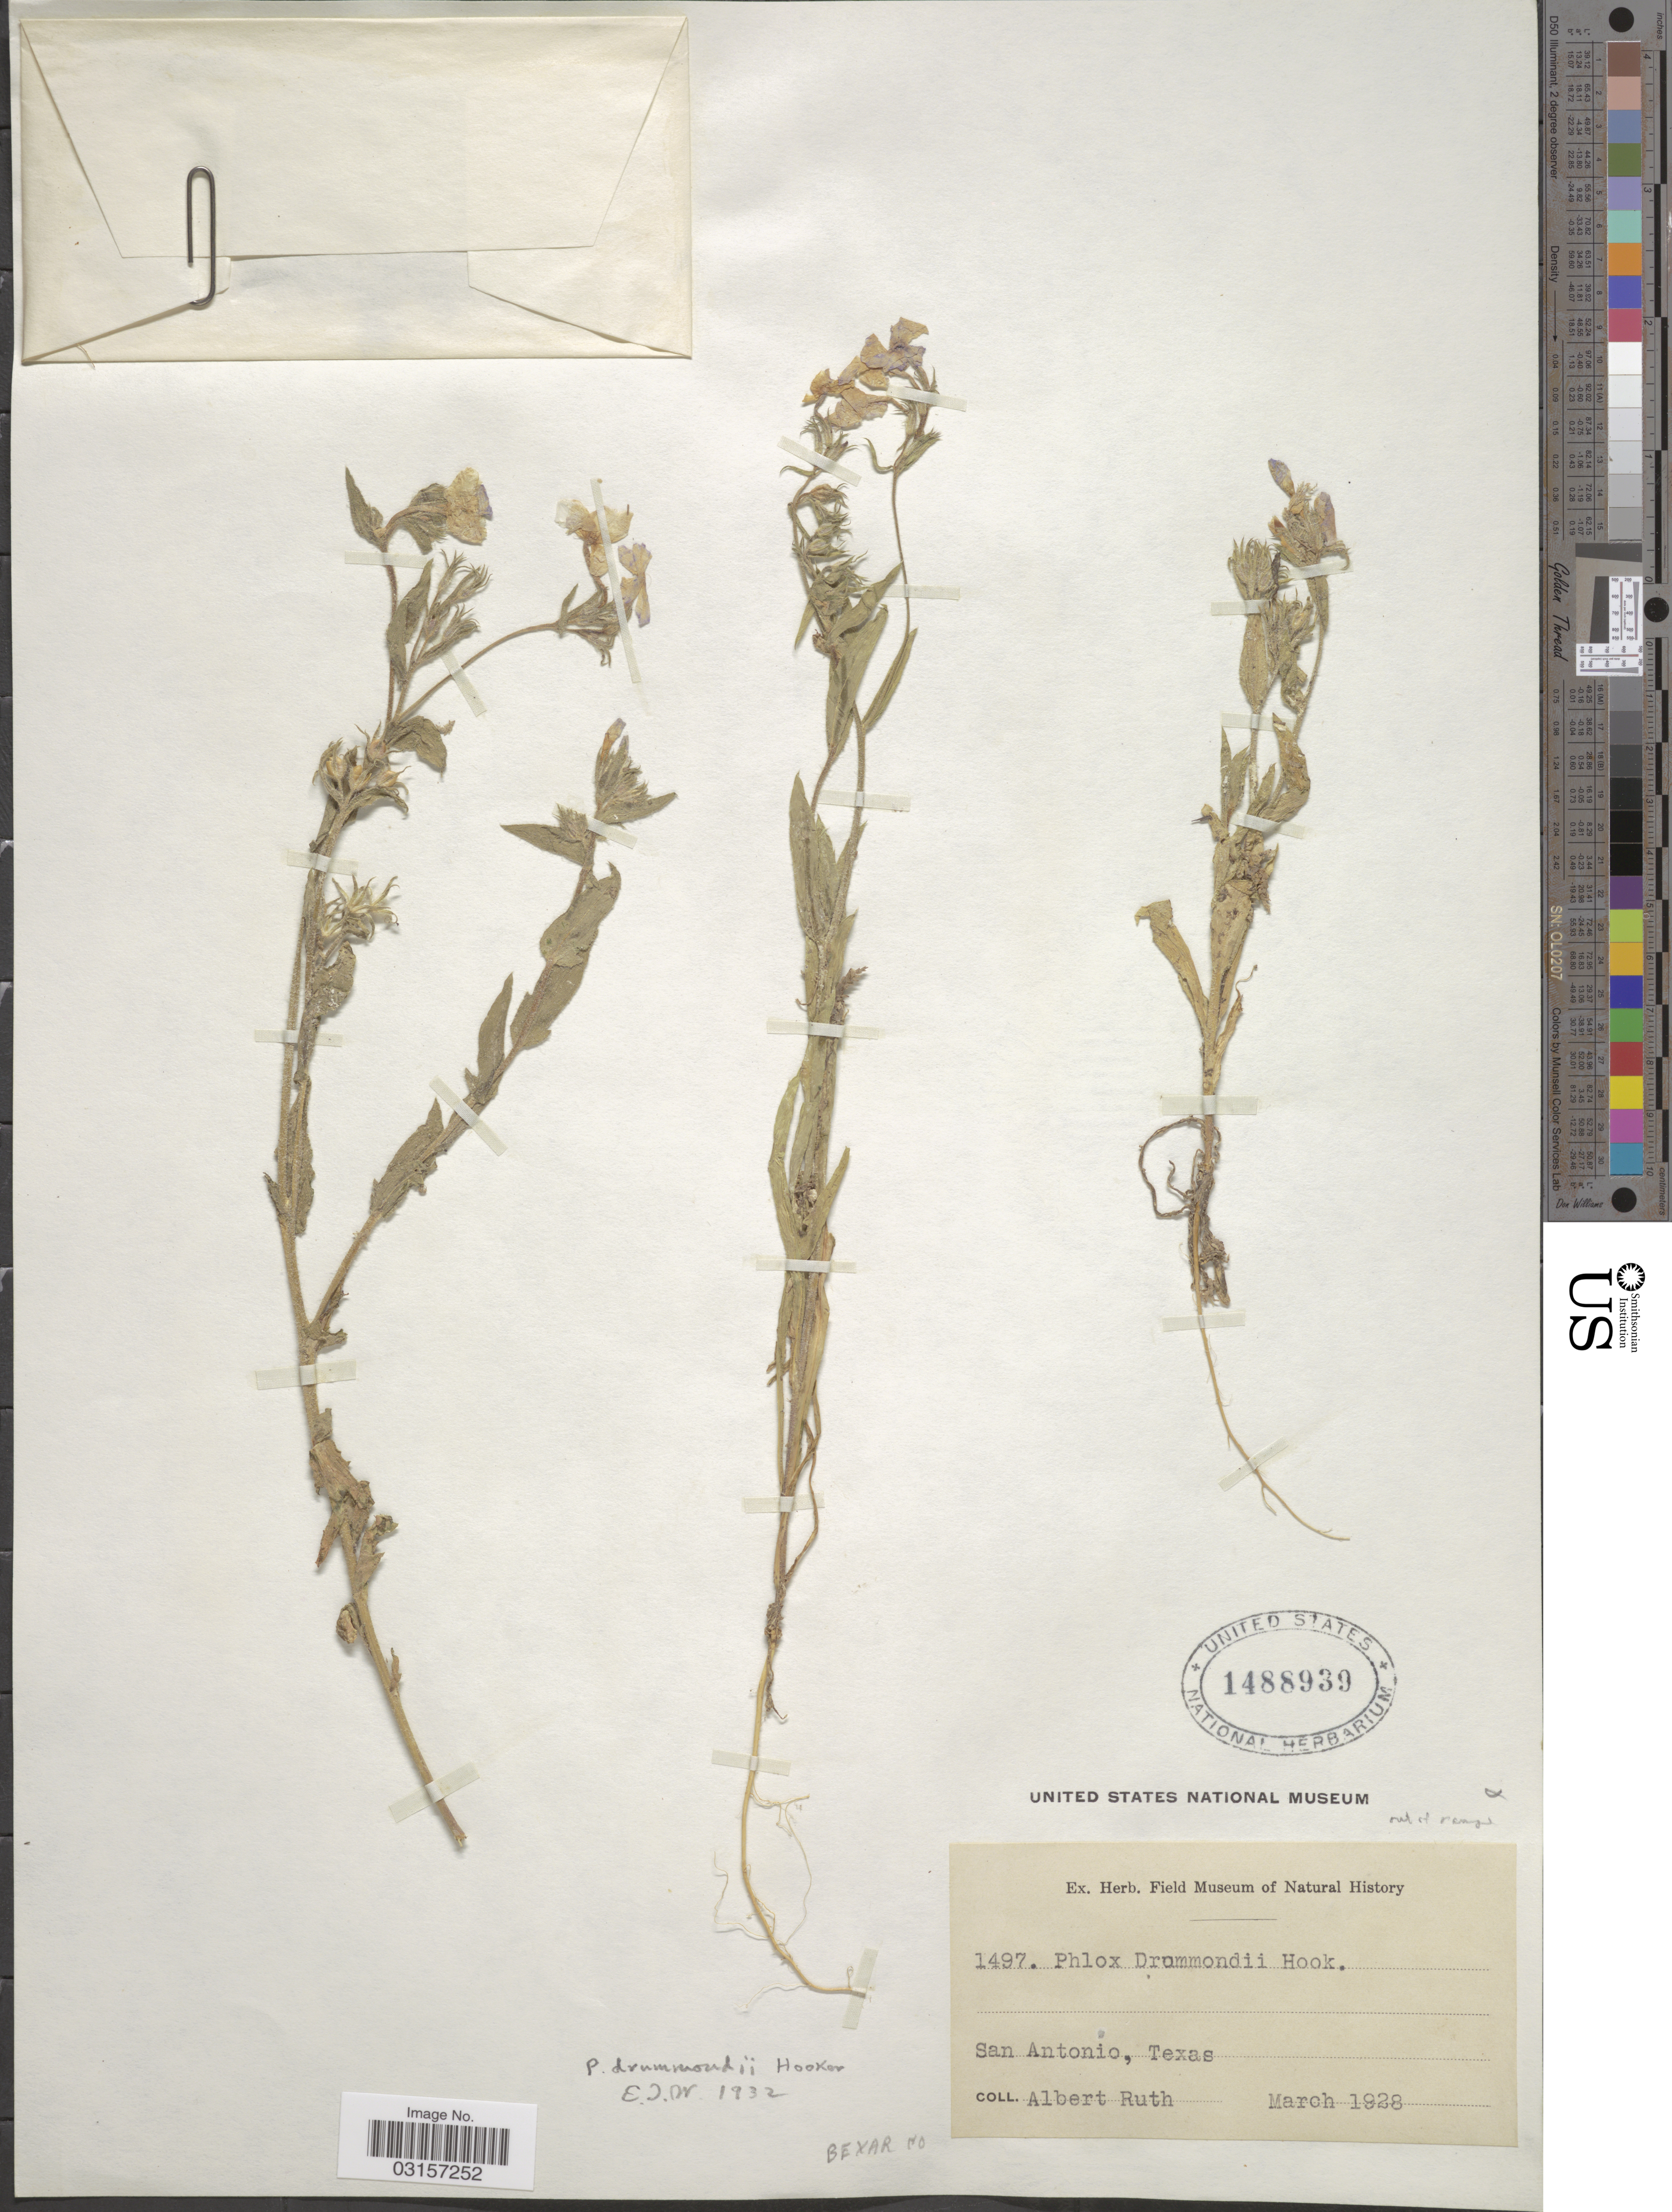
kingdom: Plantae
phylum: Tracheophyta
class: Magnoliopsida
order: Ericales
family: Polemoniaceae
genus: Phlox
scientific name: Phlox drummondii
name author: Hook.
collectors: A. Ruth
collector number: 1497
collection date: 1928-03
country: United States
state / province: Texas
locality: San Antonio, Texas.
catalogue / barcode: US 1488939